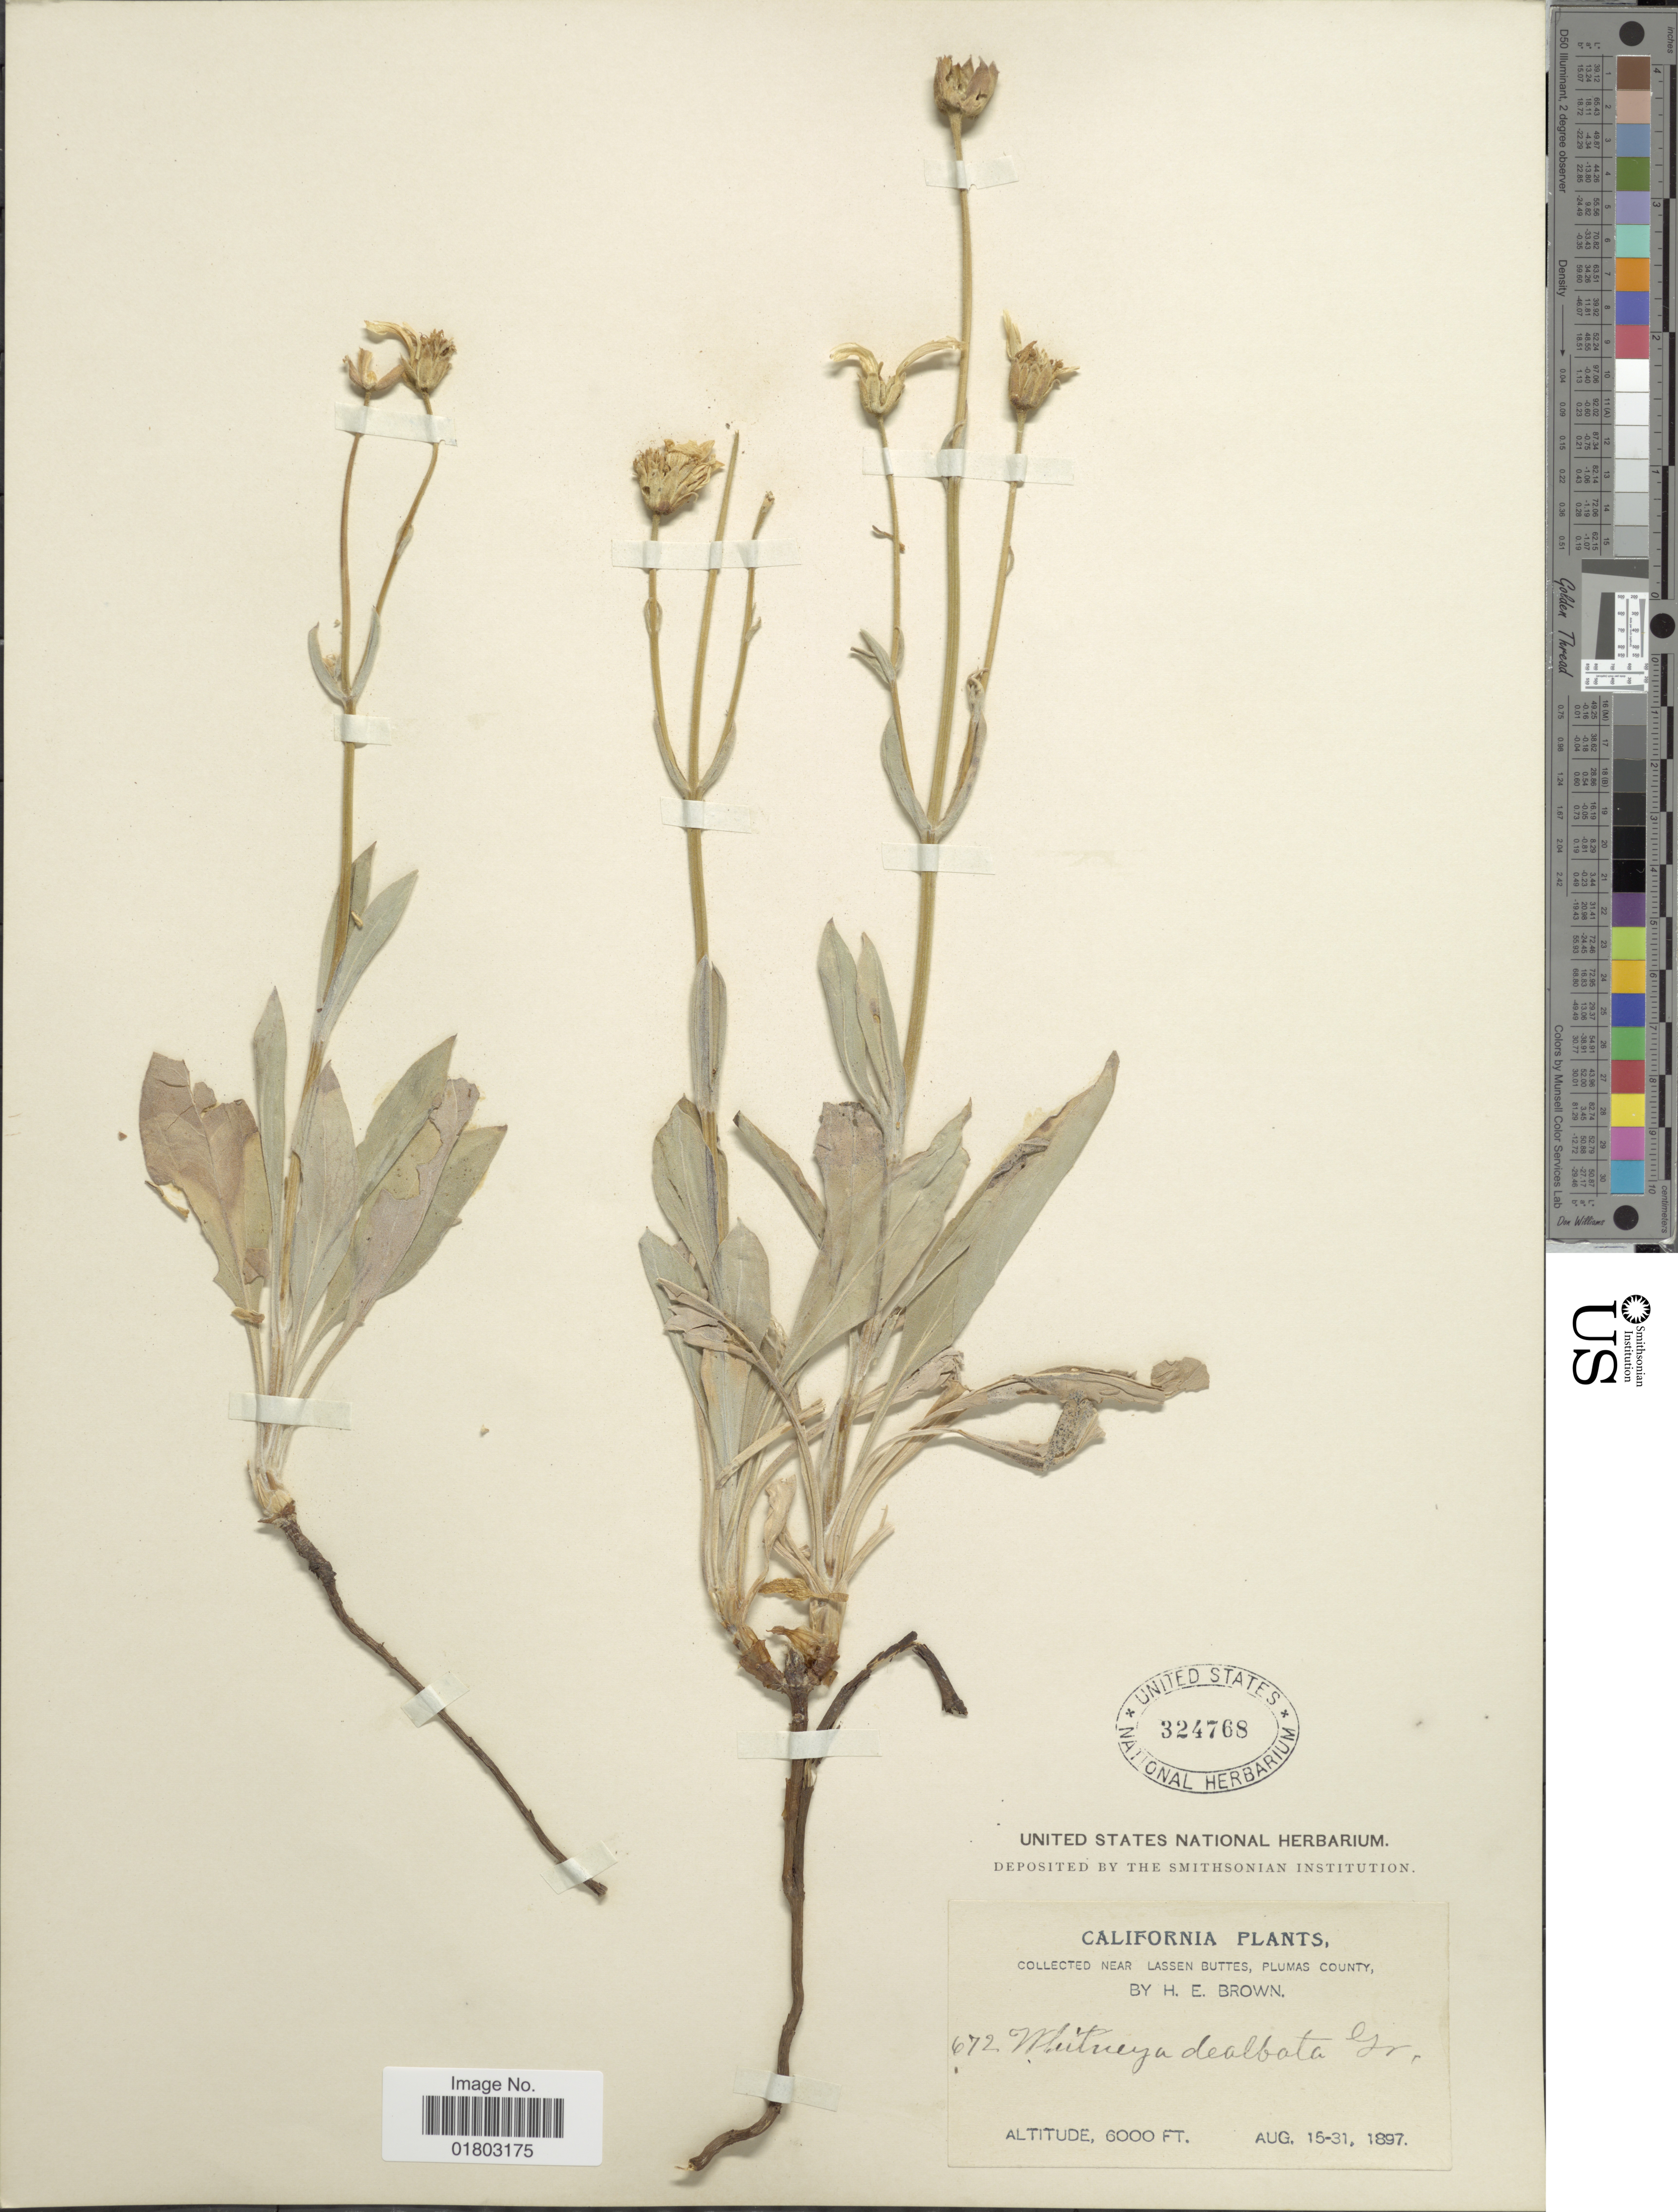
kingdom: Plantae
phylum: Tracheophyta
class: Magnoliopsida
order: Asterales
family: Asteraceae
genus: Arnica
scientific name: Arnica dealbata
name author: (A. Gray) B.G. Baldwin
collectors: H. E. Brown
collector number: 672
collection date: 1897-08-15/1897-08-31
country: United States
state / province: California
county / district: Plumas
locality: Near Lassen Buttes, Plumas County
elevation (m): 1829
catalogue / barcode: US 324768